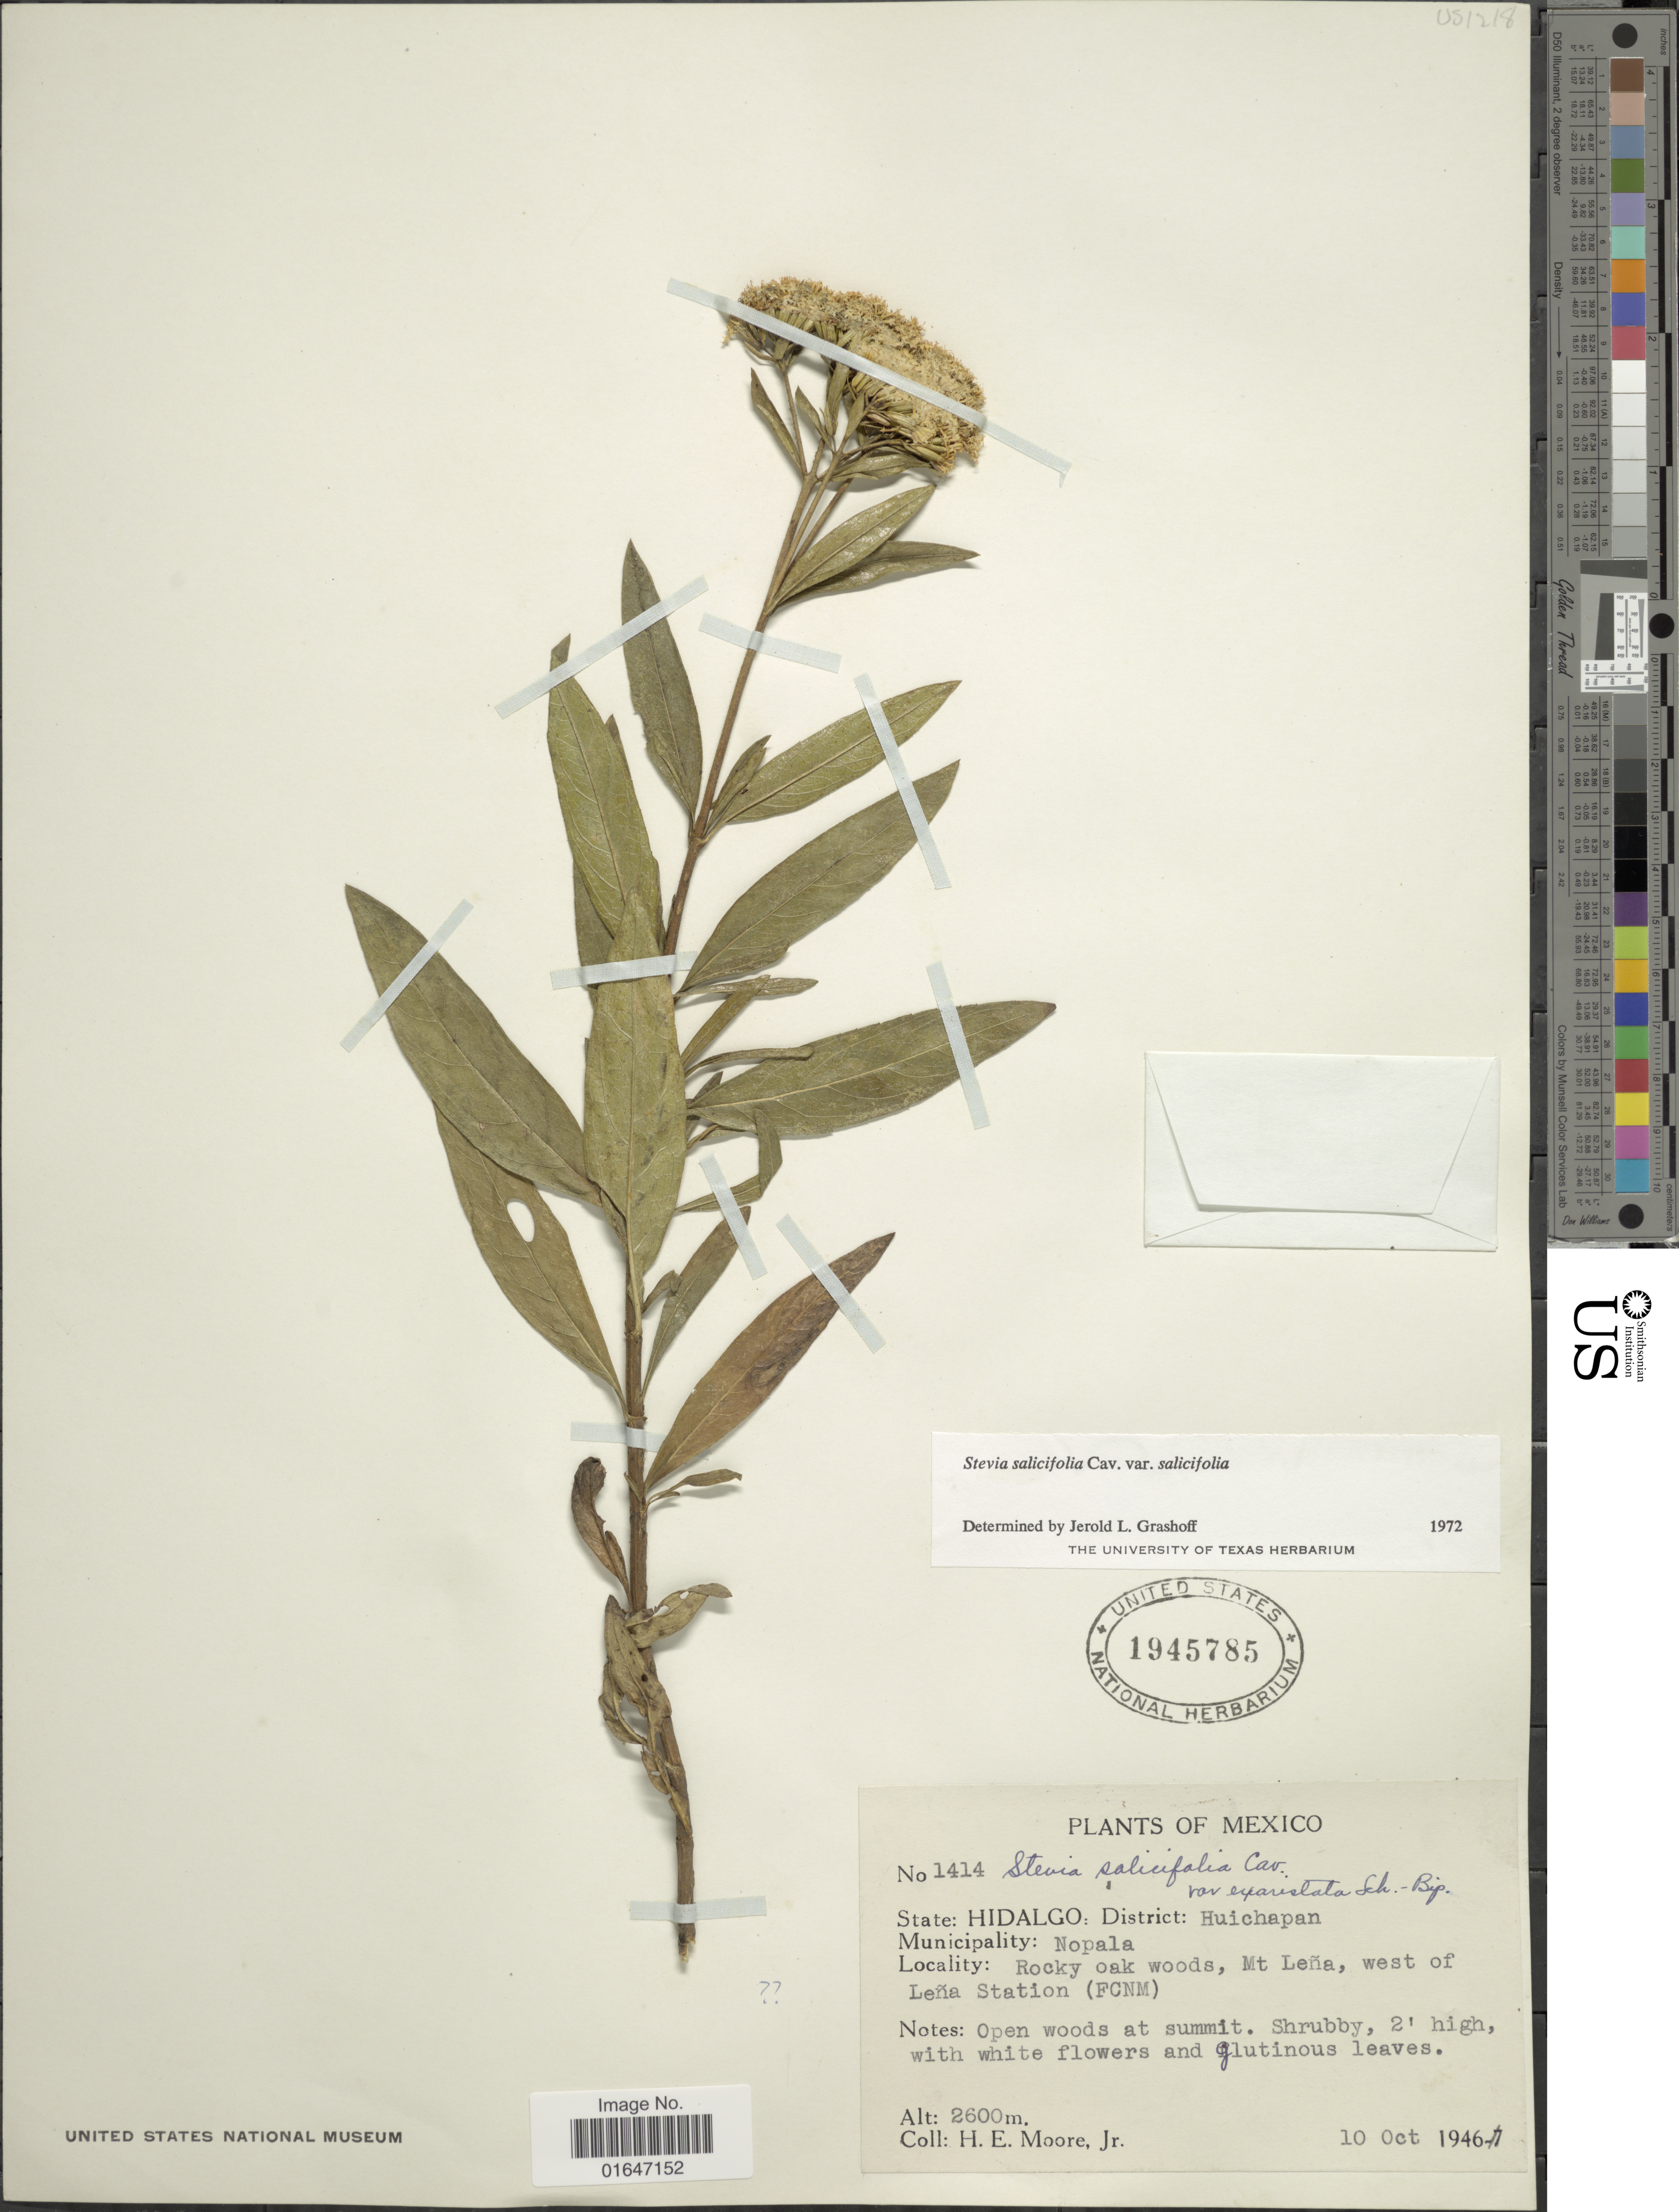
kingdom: Plantae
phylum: Tracheophyta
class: Magnoliopsida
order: Asterales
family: Asteraceae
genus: Stevia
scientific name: Stevia salicifolia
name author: Cav.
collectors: H. E. Moore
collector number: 1414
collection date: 1946-10-10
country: Mexico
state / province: Hidalgo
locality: State: Hidalgo, District: Huichapan, Nopala, Rocky oak Woods, Mt Lena, West of Lena Station ( FCNM).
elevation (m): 2600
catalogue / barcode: US 1945785